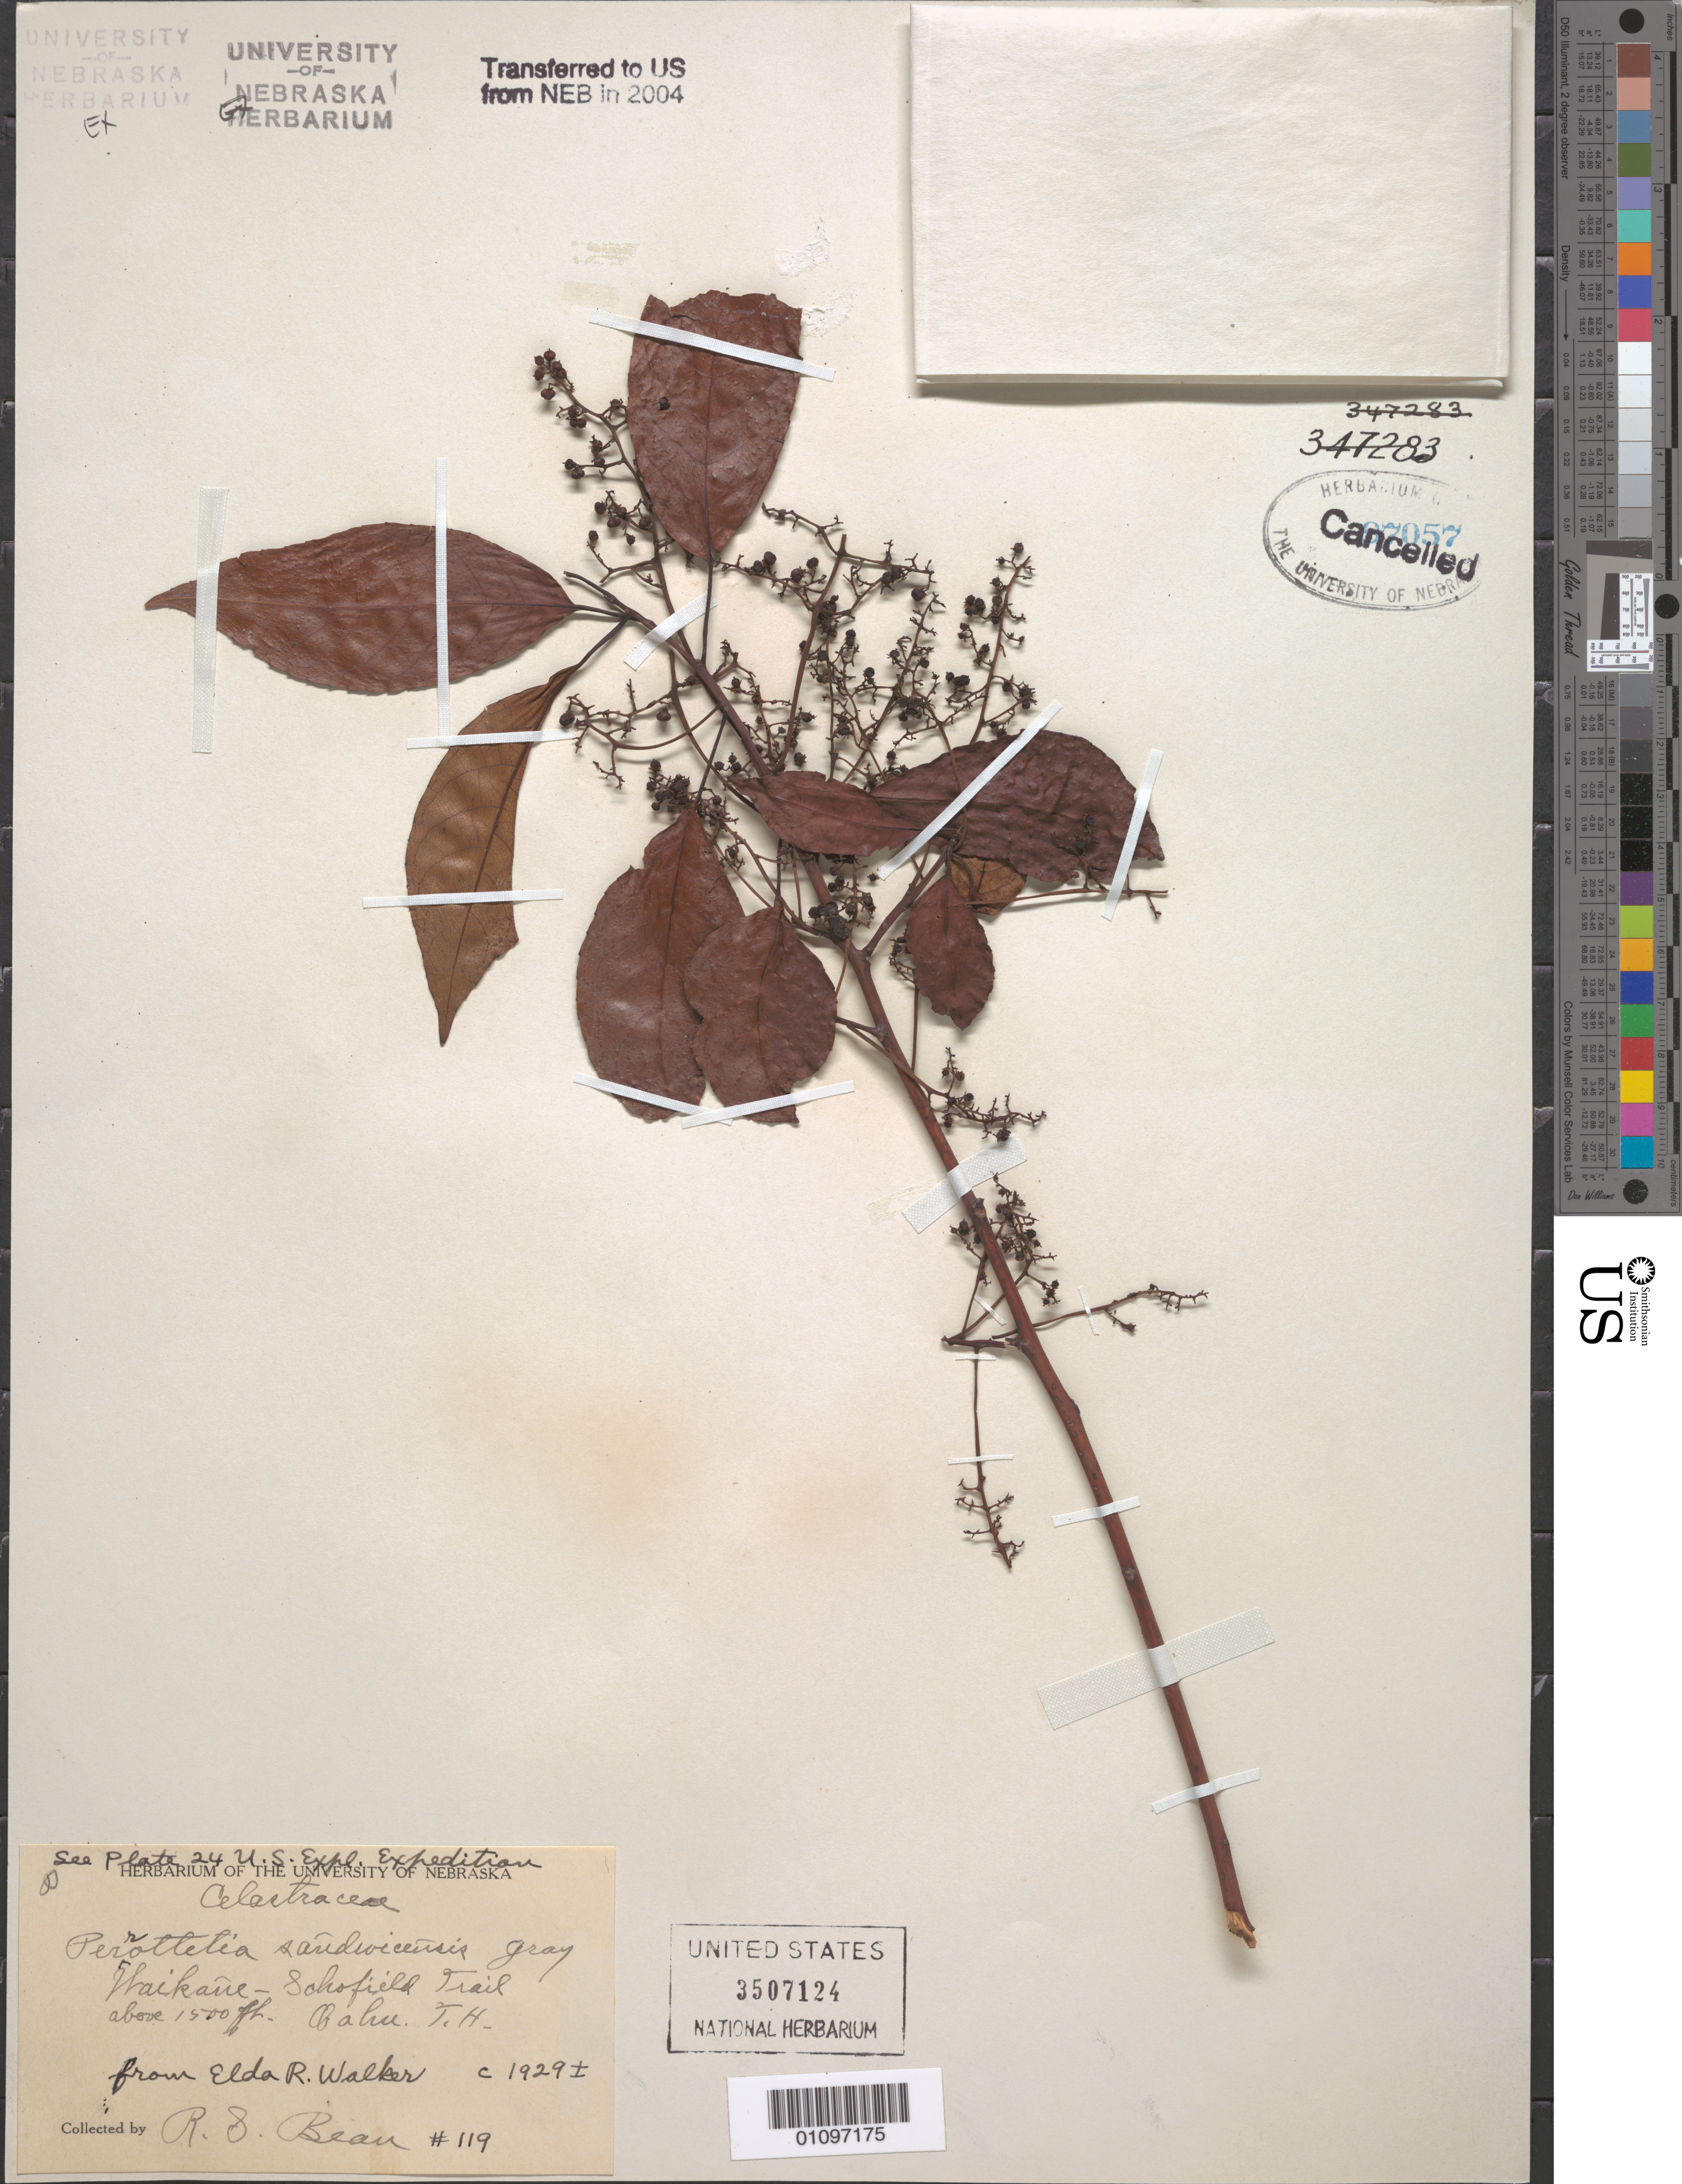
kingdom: Plantae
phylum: Tracheophyta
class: Magnoliopsida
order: Huerteales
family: Dipentodontaceae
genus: Perrottetia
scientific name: Perrottetia sandwicensis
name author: A. Gray in Wilkes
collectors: R. Bean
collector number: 119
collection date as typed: --/---/1929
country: United States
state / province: Hawaii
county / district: Honolulu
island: Oahu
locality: Haikaue-Schofield Trail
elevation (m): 457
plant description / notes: "See plate 24 U.S. Expl. Expedition"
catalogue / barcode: US 3507124